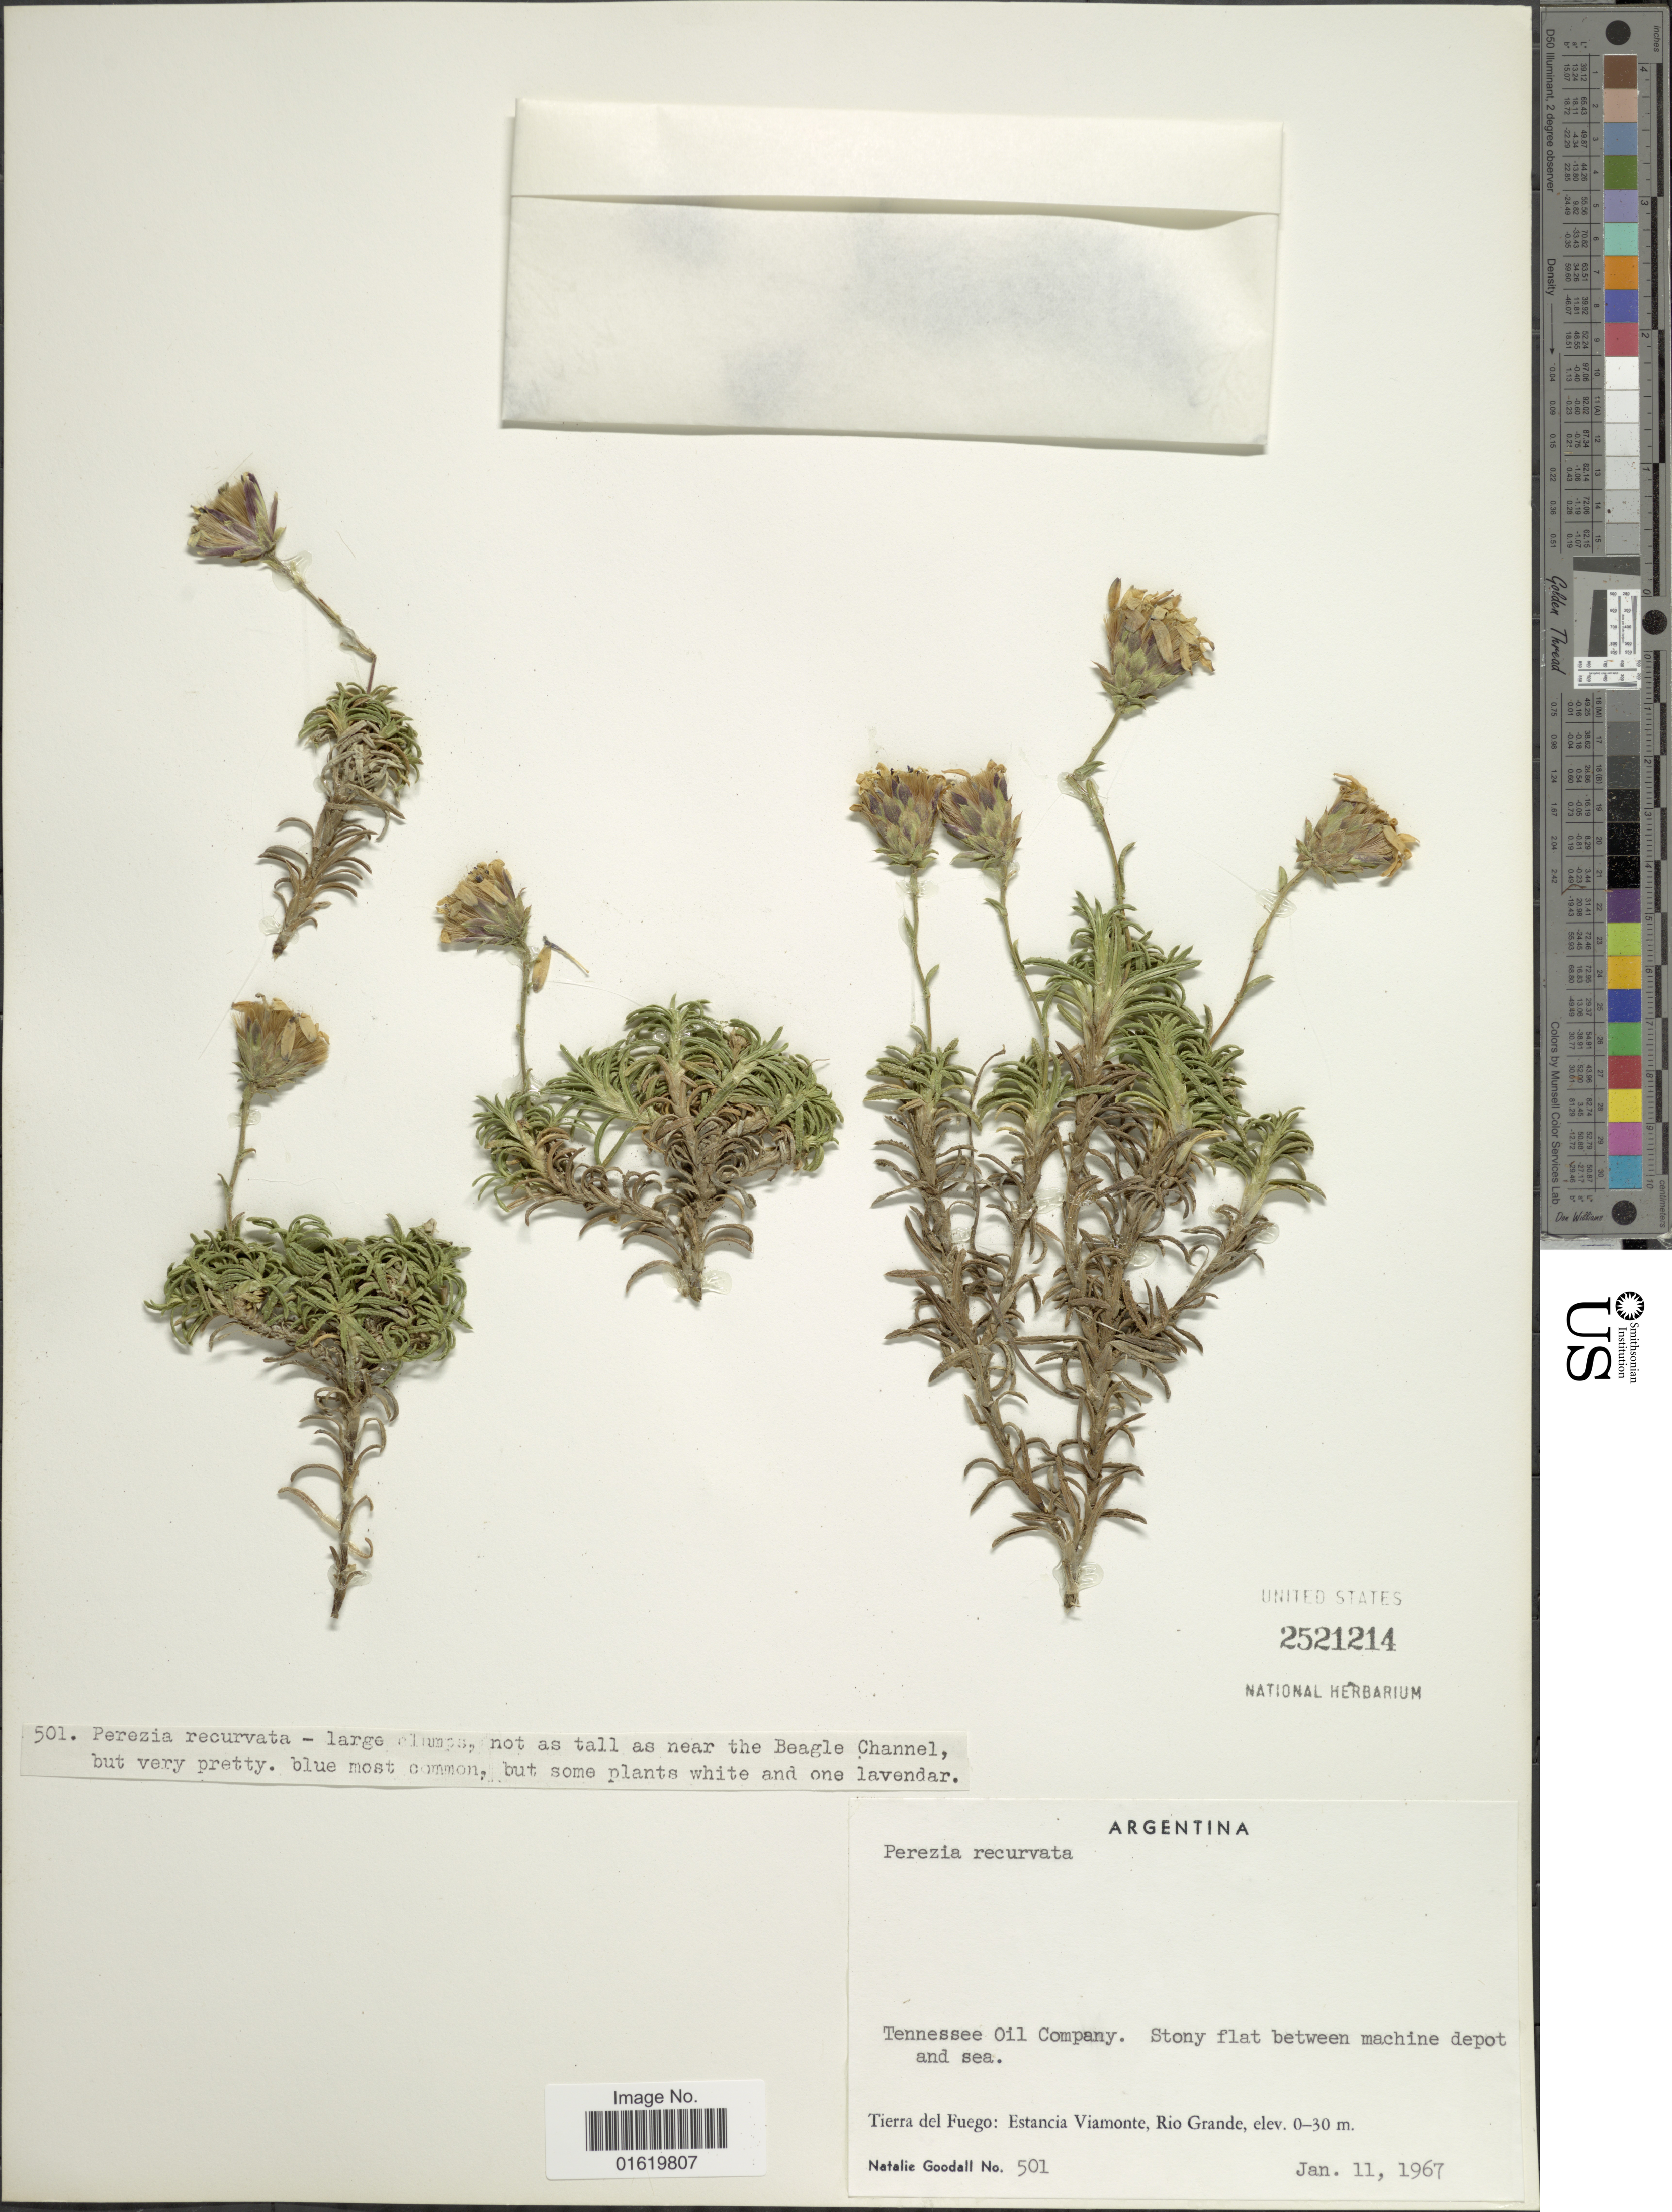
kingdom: Plantae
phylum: Tracheophyta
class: Magnoliopsida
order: Asterales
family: Asteraceae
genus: Perezia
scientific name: Perezia recurvata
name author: Less.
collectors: N. Goodall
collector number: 501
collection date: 1967-01-11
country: Argentina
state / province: Tierra del Fuego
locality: Tennessee Oil Company. Tierra del Fuego: Estancia Viamonte, Rio Grande.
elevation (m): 0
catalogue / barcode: US 2521214